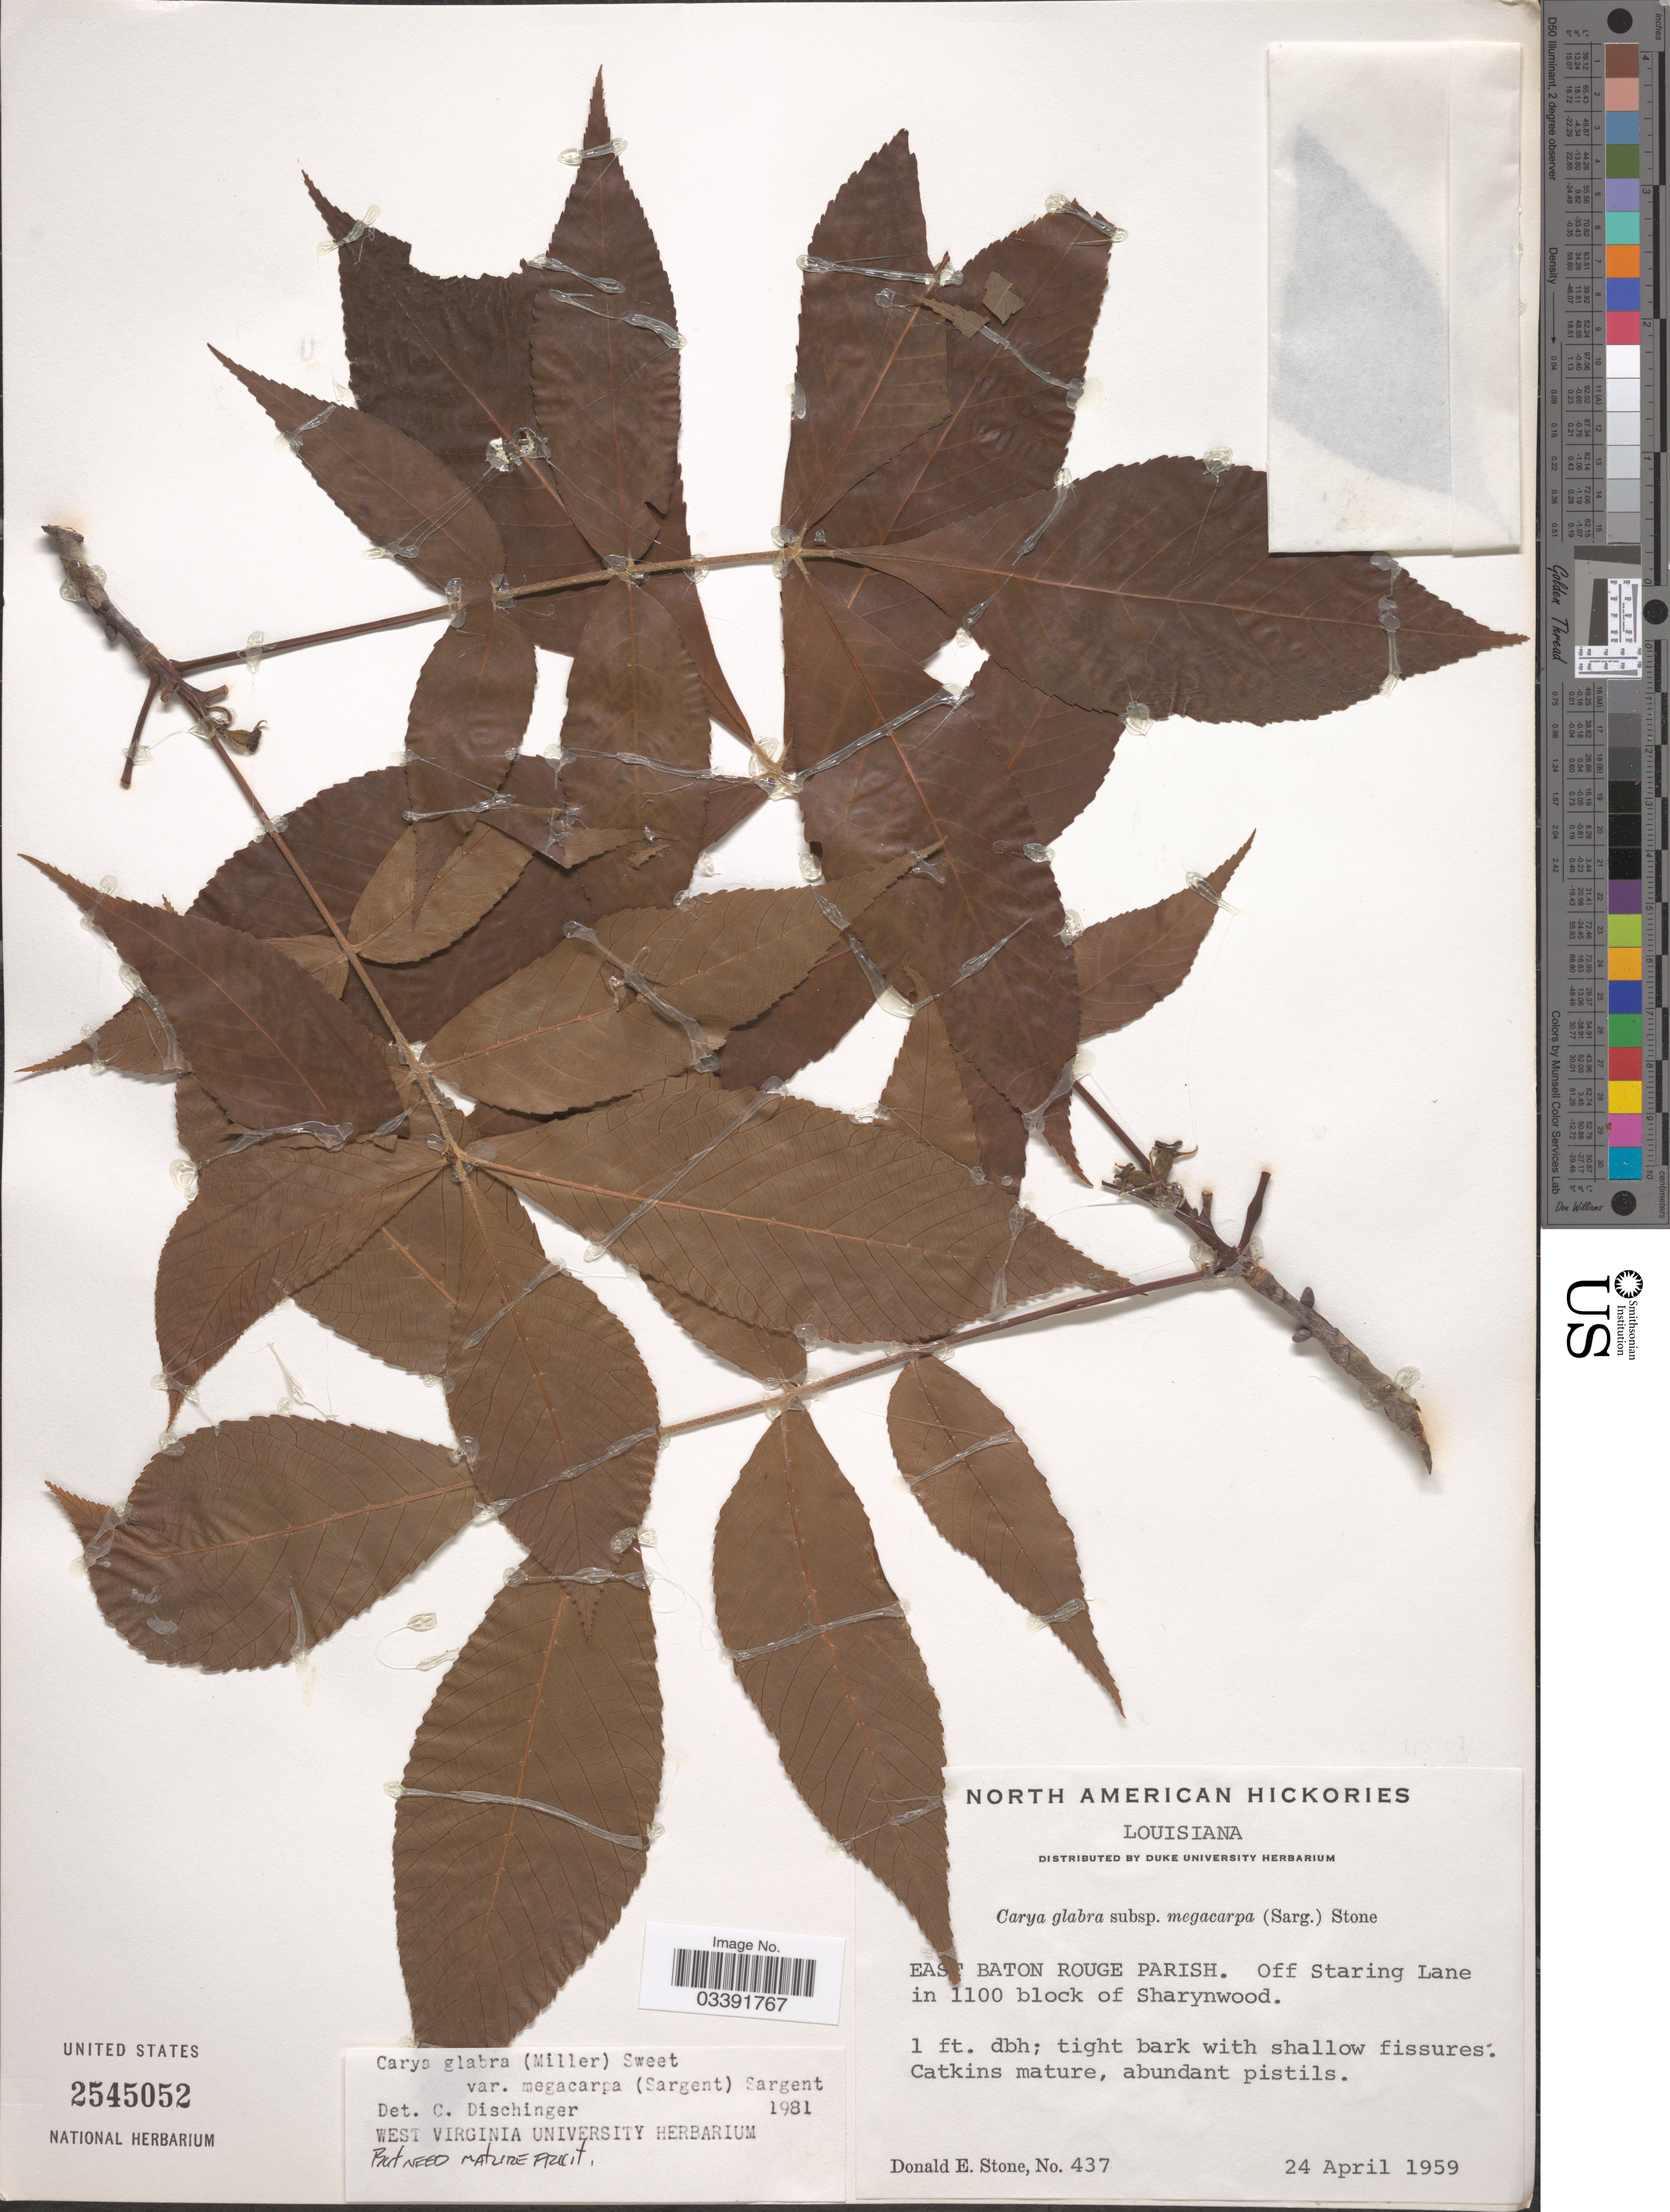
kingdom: Plantae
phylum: Tracheophyta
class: Magnoliopsida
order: Fagales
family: Juglandaceae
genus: Carya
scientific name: Carya glabra var. megacarpa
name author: (Sarg.) Sarg.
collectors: D. Stone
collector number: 437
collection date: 1959-04-24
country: United States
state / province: Louisiana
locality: East Baton Rouge Parish. Off Staring Lane in 1100 block of Sharynwood.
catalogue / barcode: US 2545052